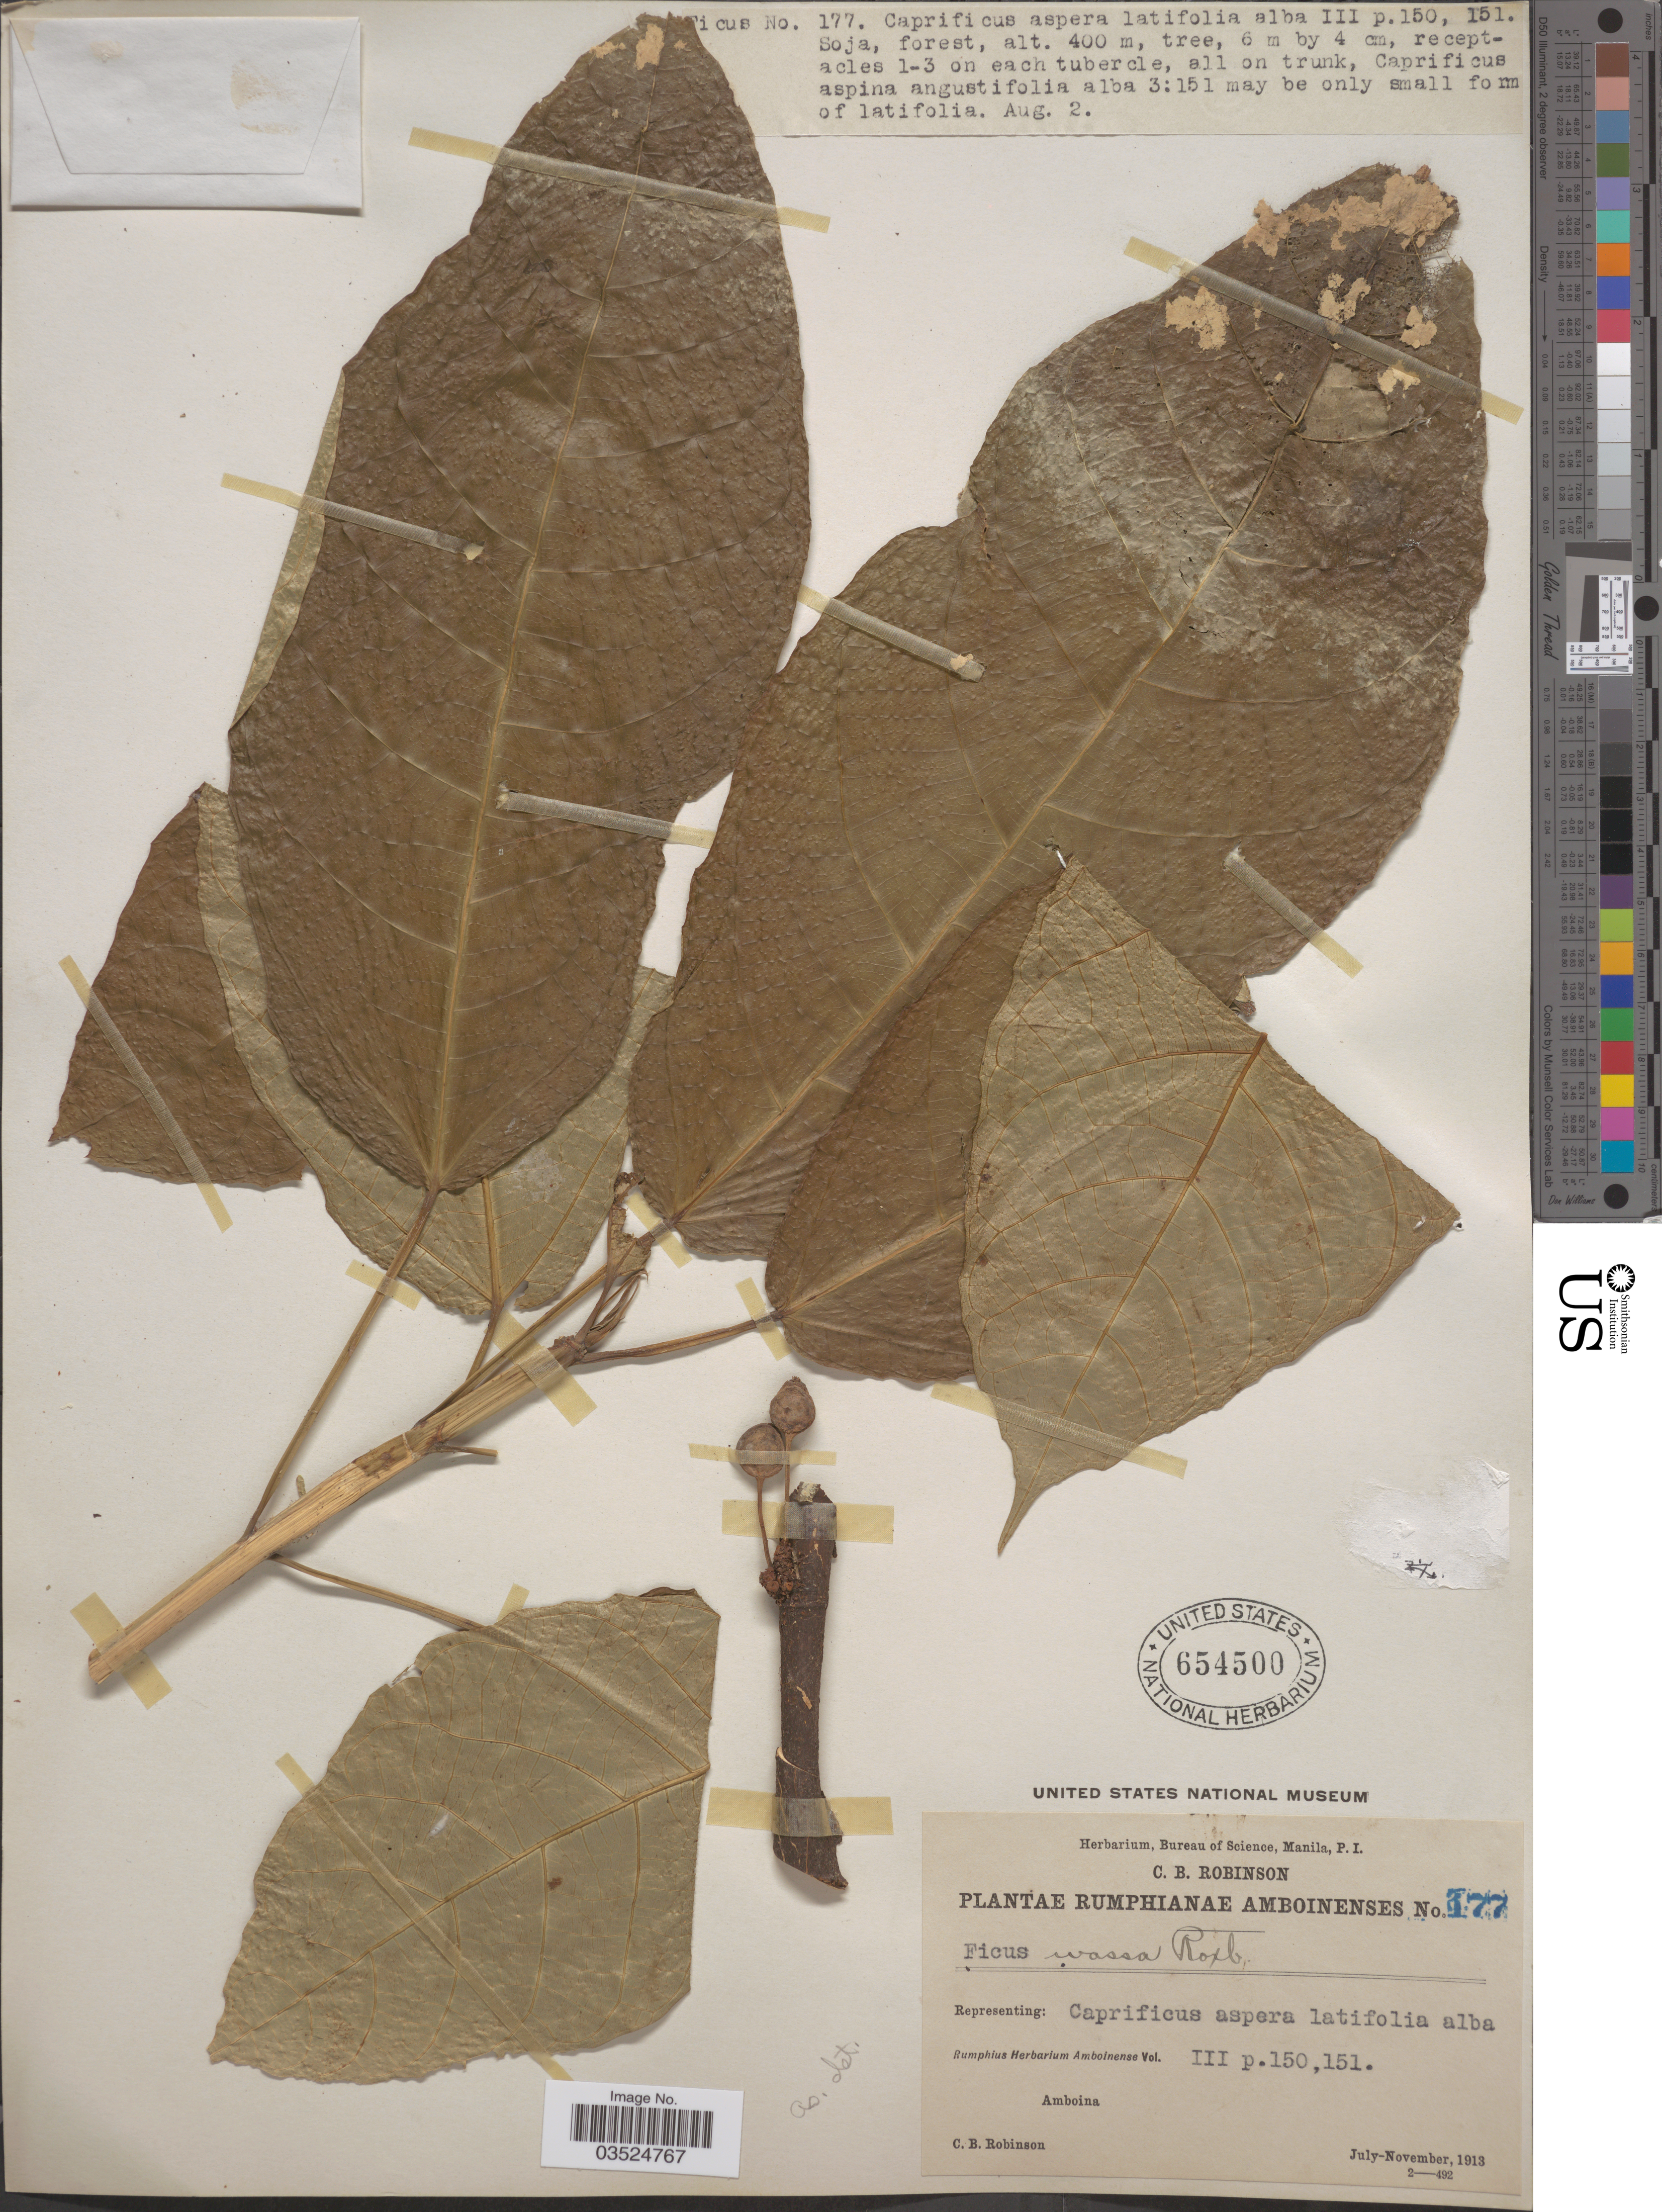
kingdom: Plantae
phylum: Tracheophyta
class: Magnoliopsida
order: Rosales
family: Moraceae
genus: Ficus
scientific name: Ficus wassa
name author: Roxb.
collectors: C. Robinson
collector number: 177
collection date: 1913-07/1913-11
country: Indonesia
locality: Amboina.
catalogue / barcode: US 654500